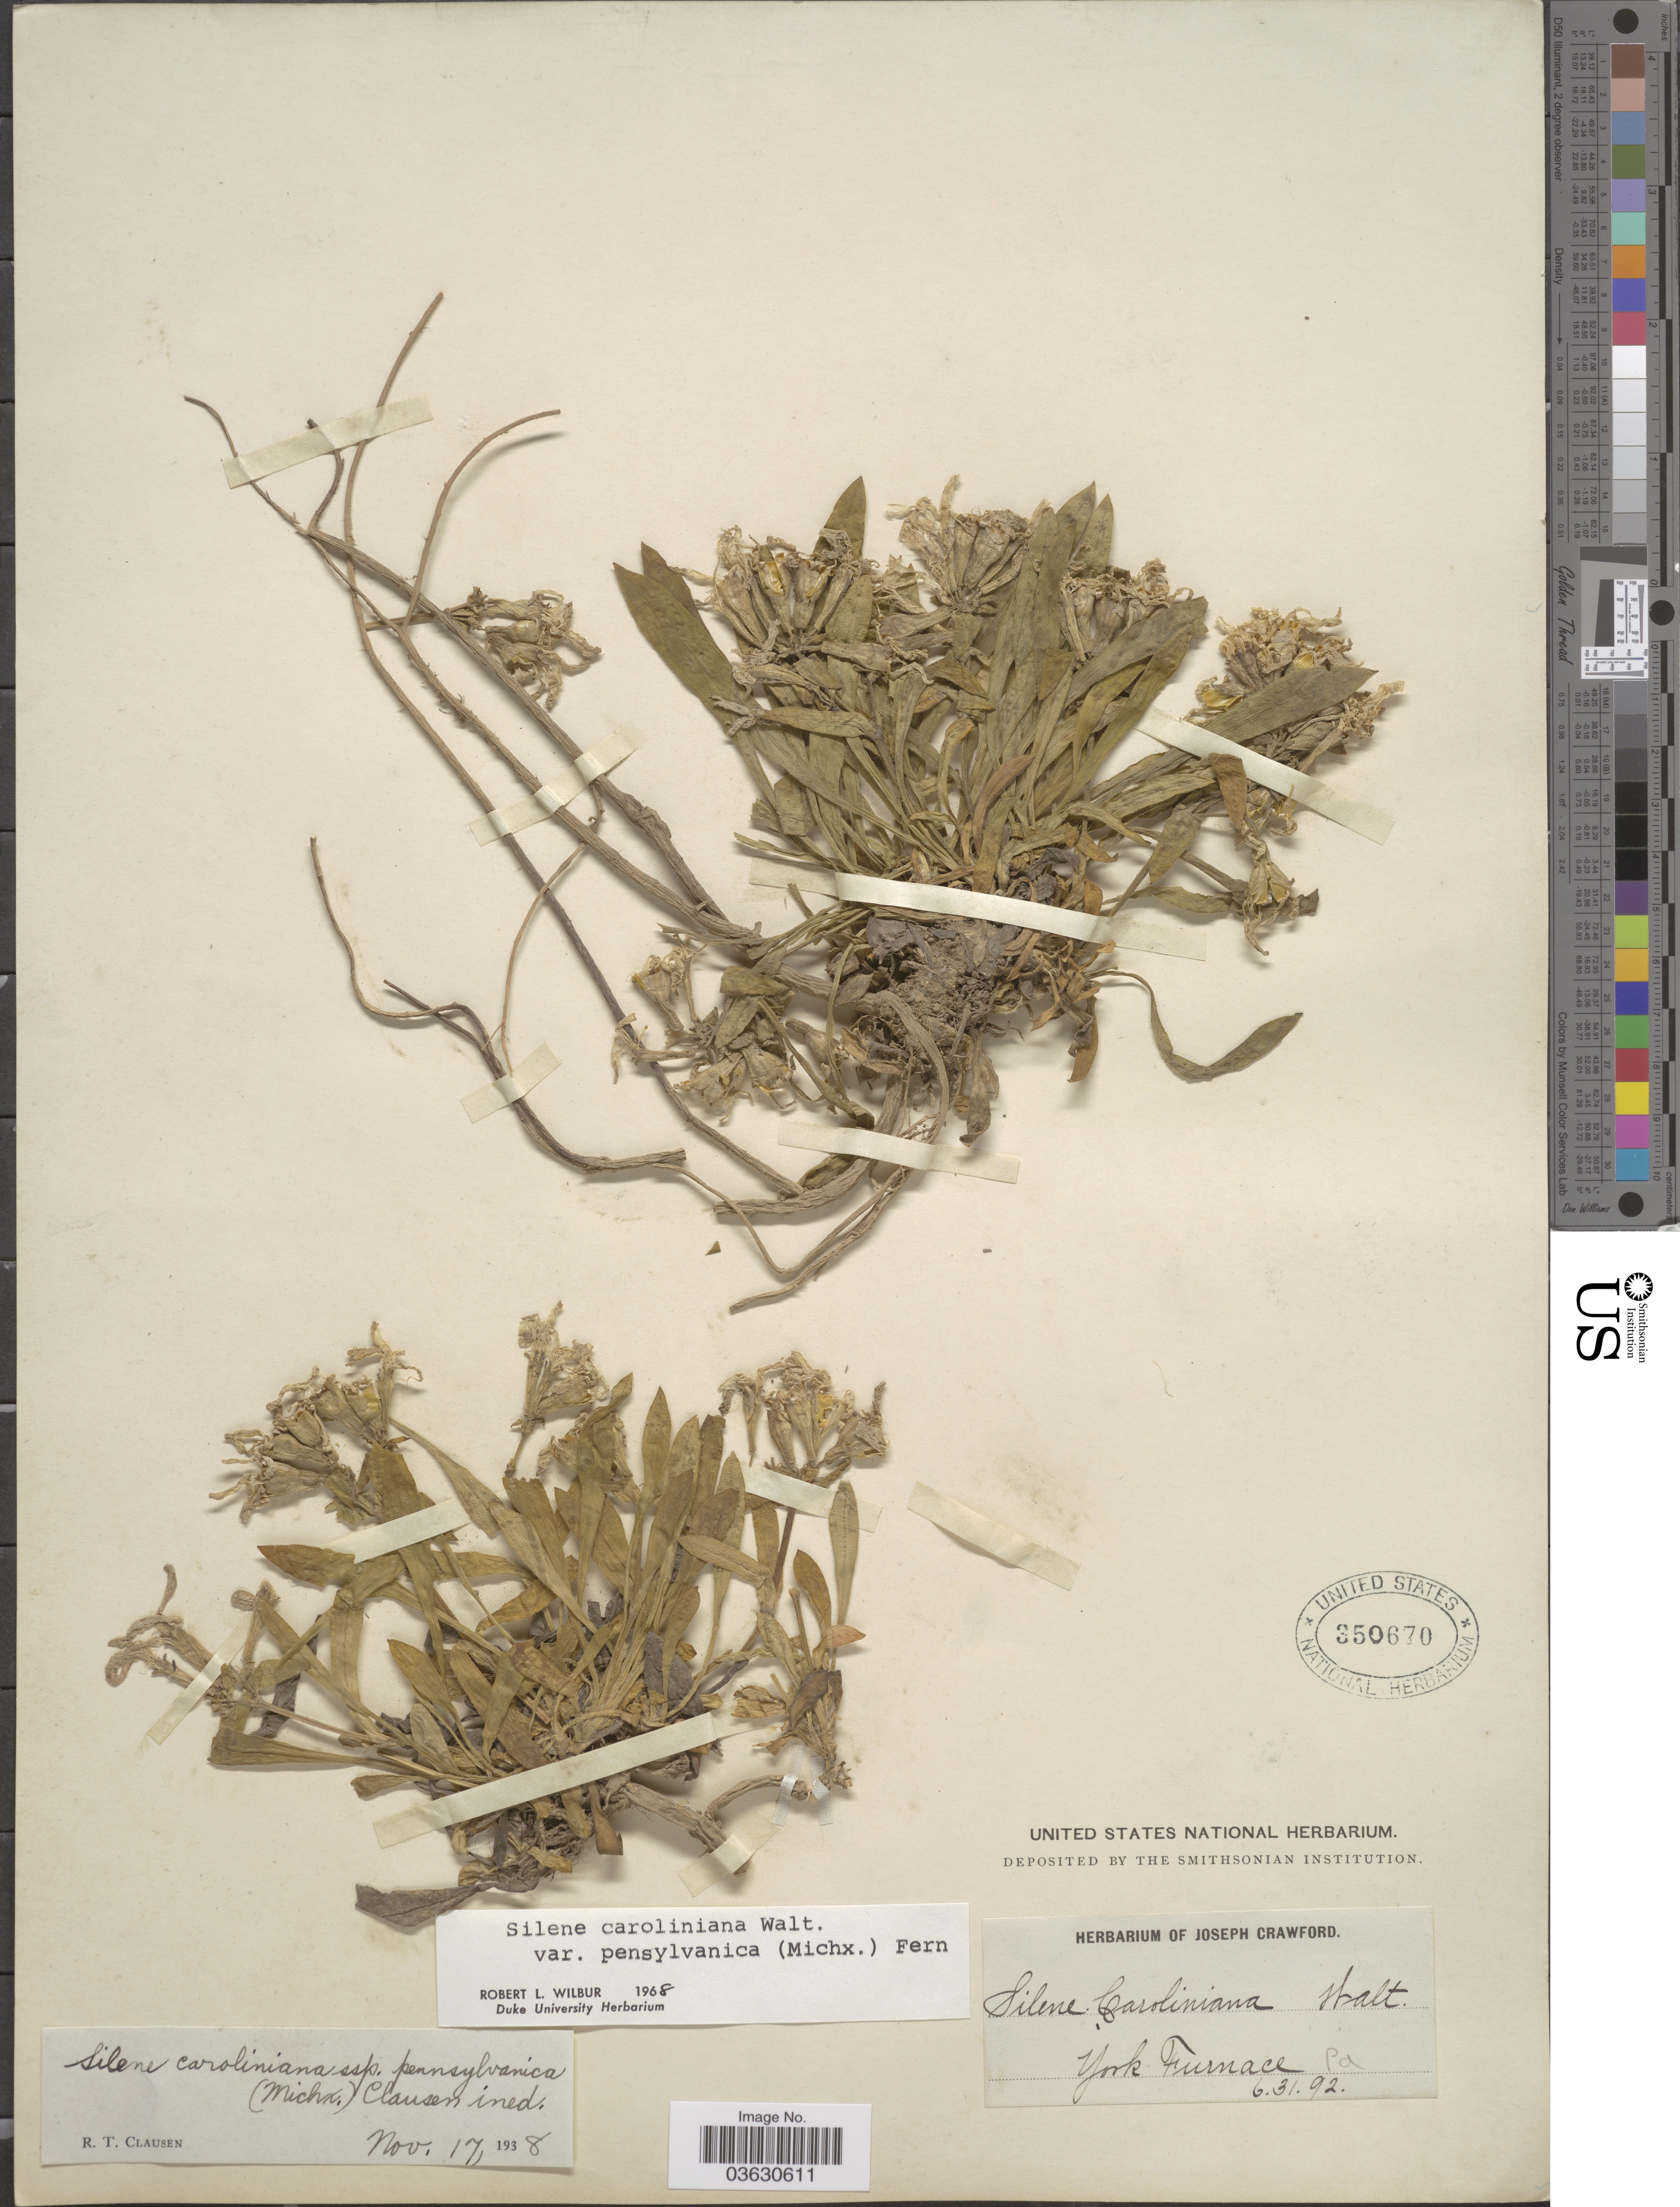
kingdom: Plantae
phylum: Tracheophyta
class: Magnoliopsida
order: Caryophyllales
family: Caryophyllaceae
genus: Silene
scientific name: Silene caroliniana var. pensylvanica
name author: (Michx.) Fernald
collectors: ex herb. Joseph Crawford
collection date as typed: Transcribed d/m/y: 31/6/92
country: United States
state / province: Pennsylvania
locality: York Furnance.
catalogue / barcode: US 350670